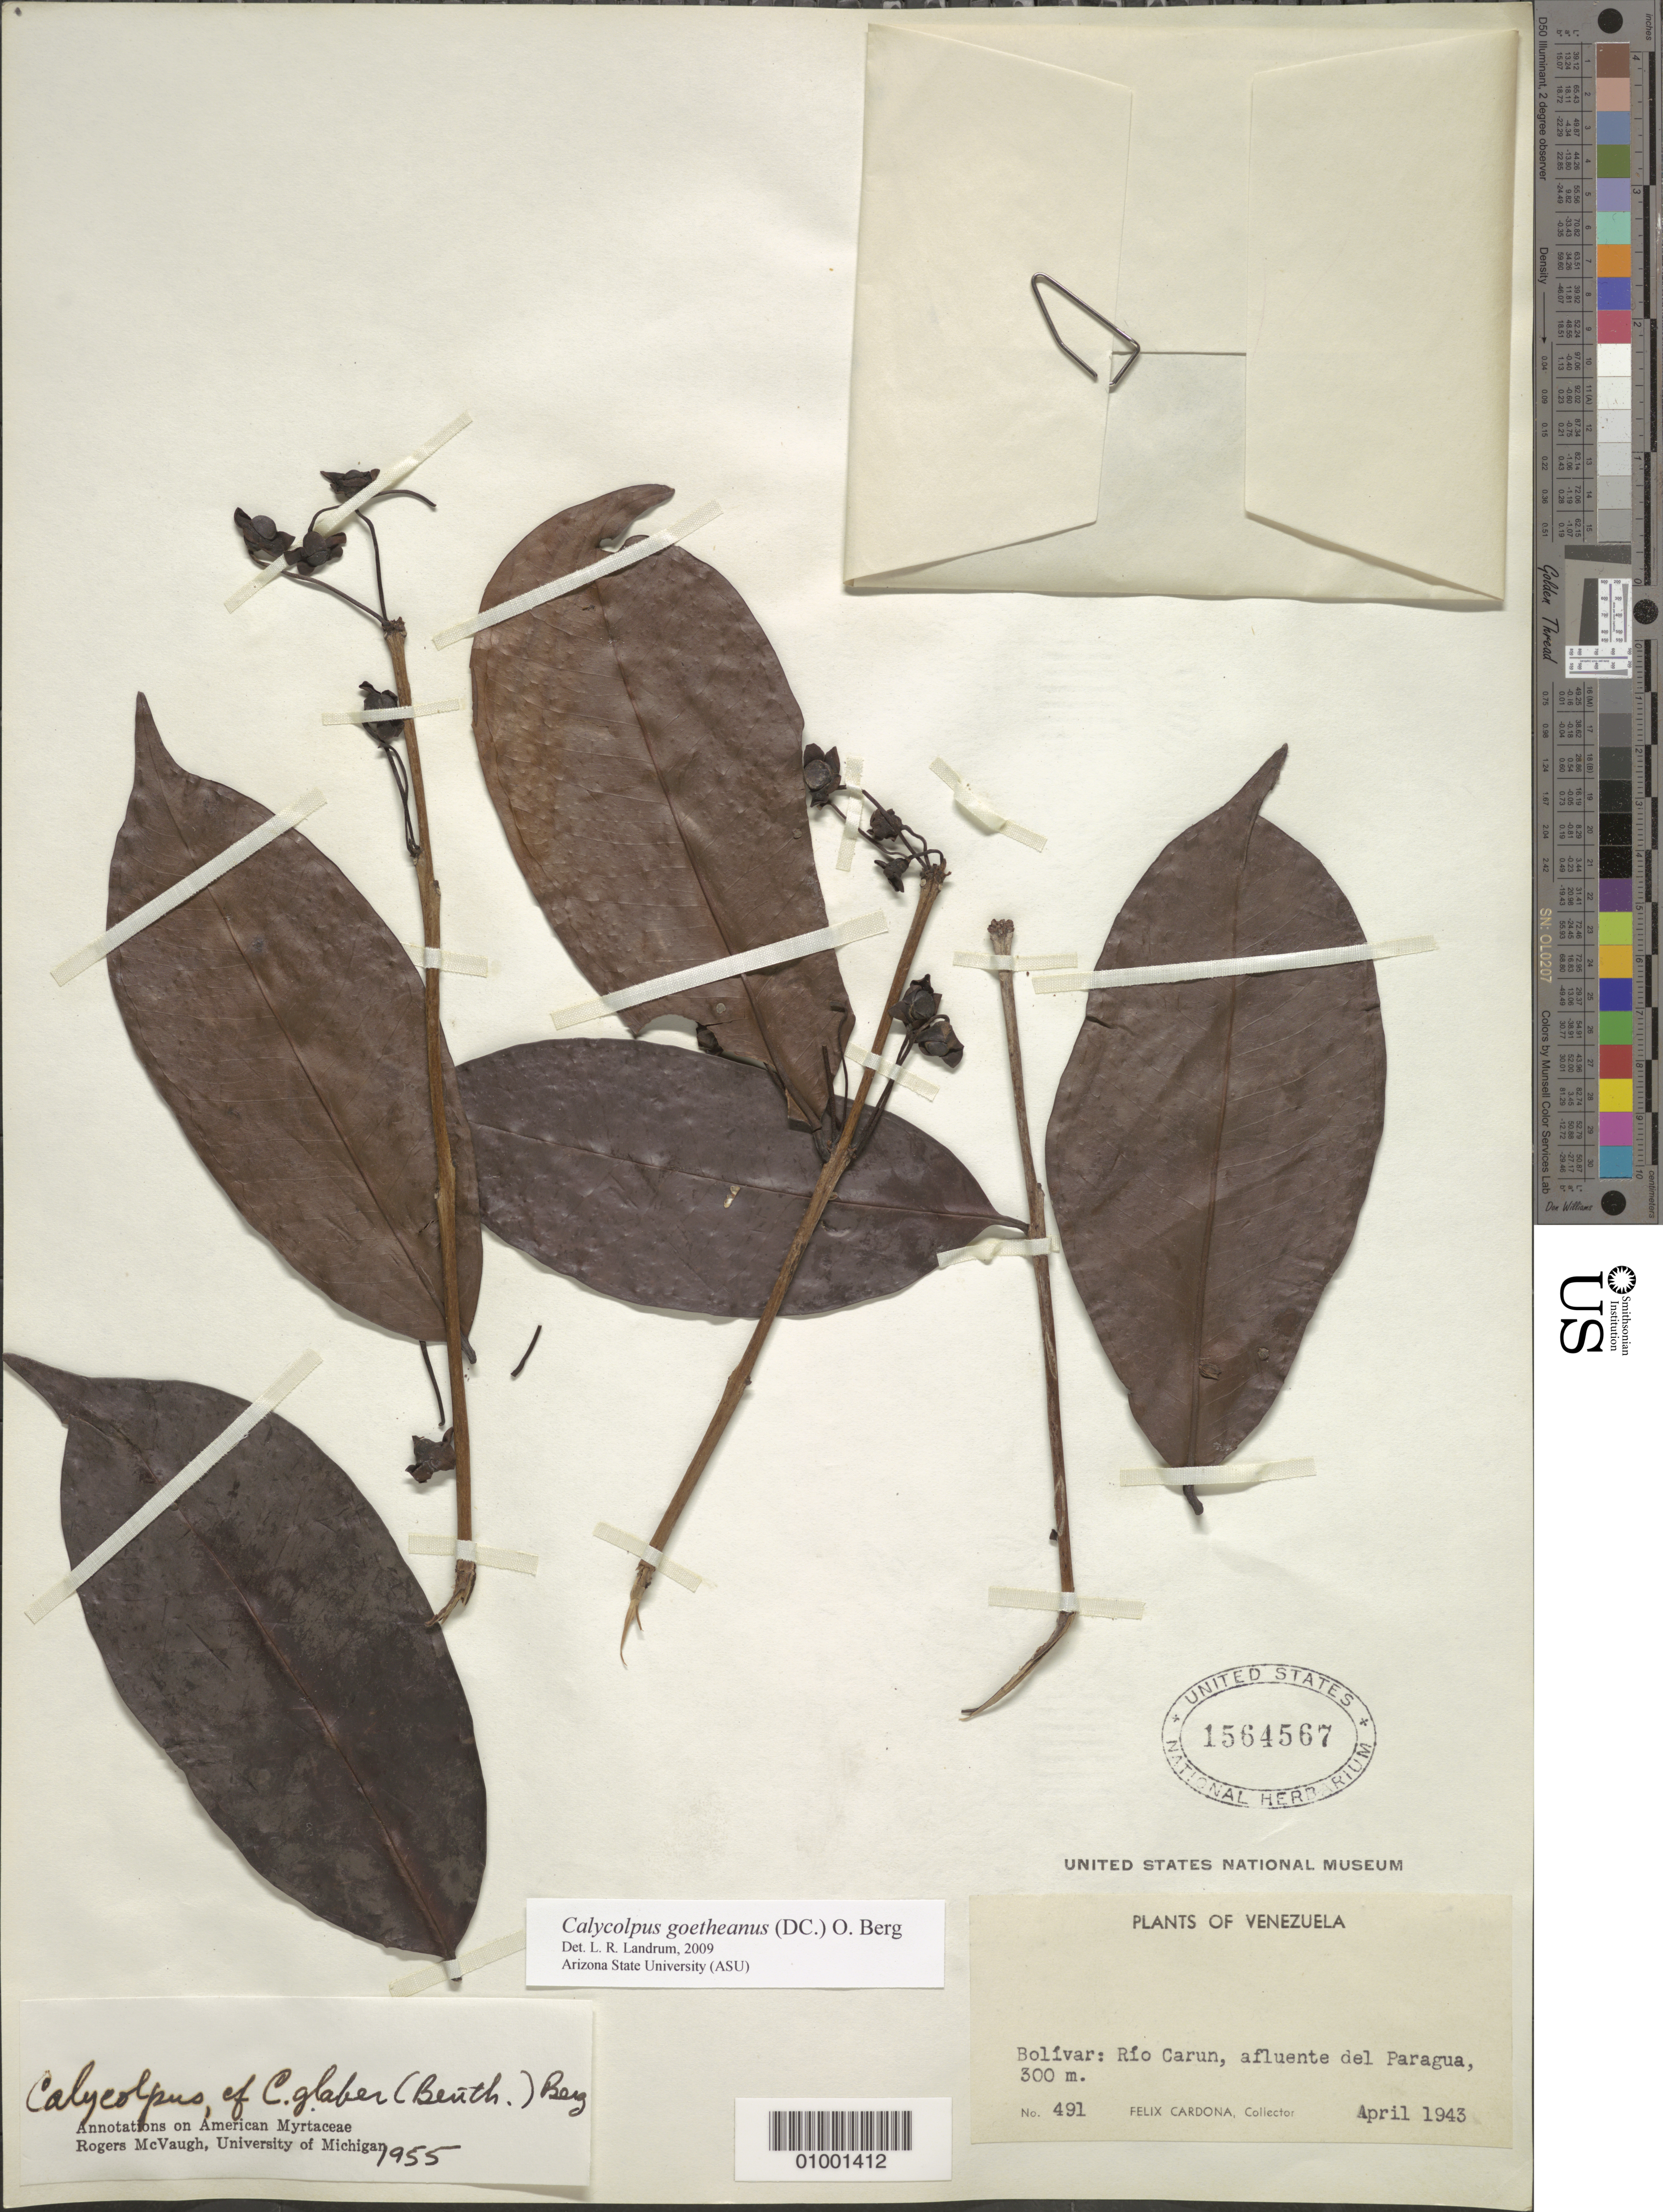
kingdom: Plantae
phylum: Tracheophyta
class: Magnoliopsida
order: Myrtales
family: Myrtaceae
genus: Calycolpus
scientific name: Calycolpus goetheanus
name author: (DC.) O. Berg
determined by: Landrum, L. R.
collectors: F. Cardona Puig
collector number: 491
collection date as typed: Apr-43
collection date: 1943-04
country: Venezuela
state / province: Bolívar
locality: Río Carun, afluente del Paragua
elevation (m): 300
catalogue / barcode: US 1564567